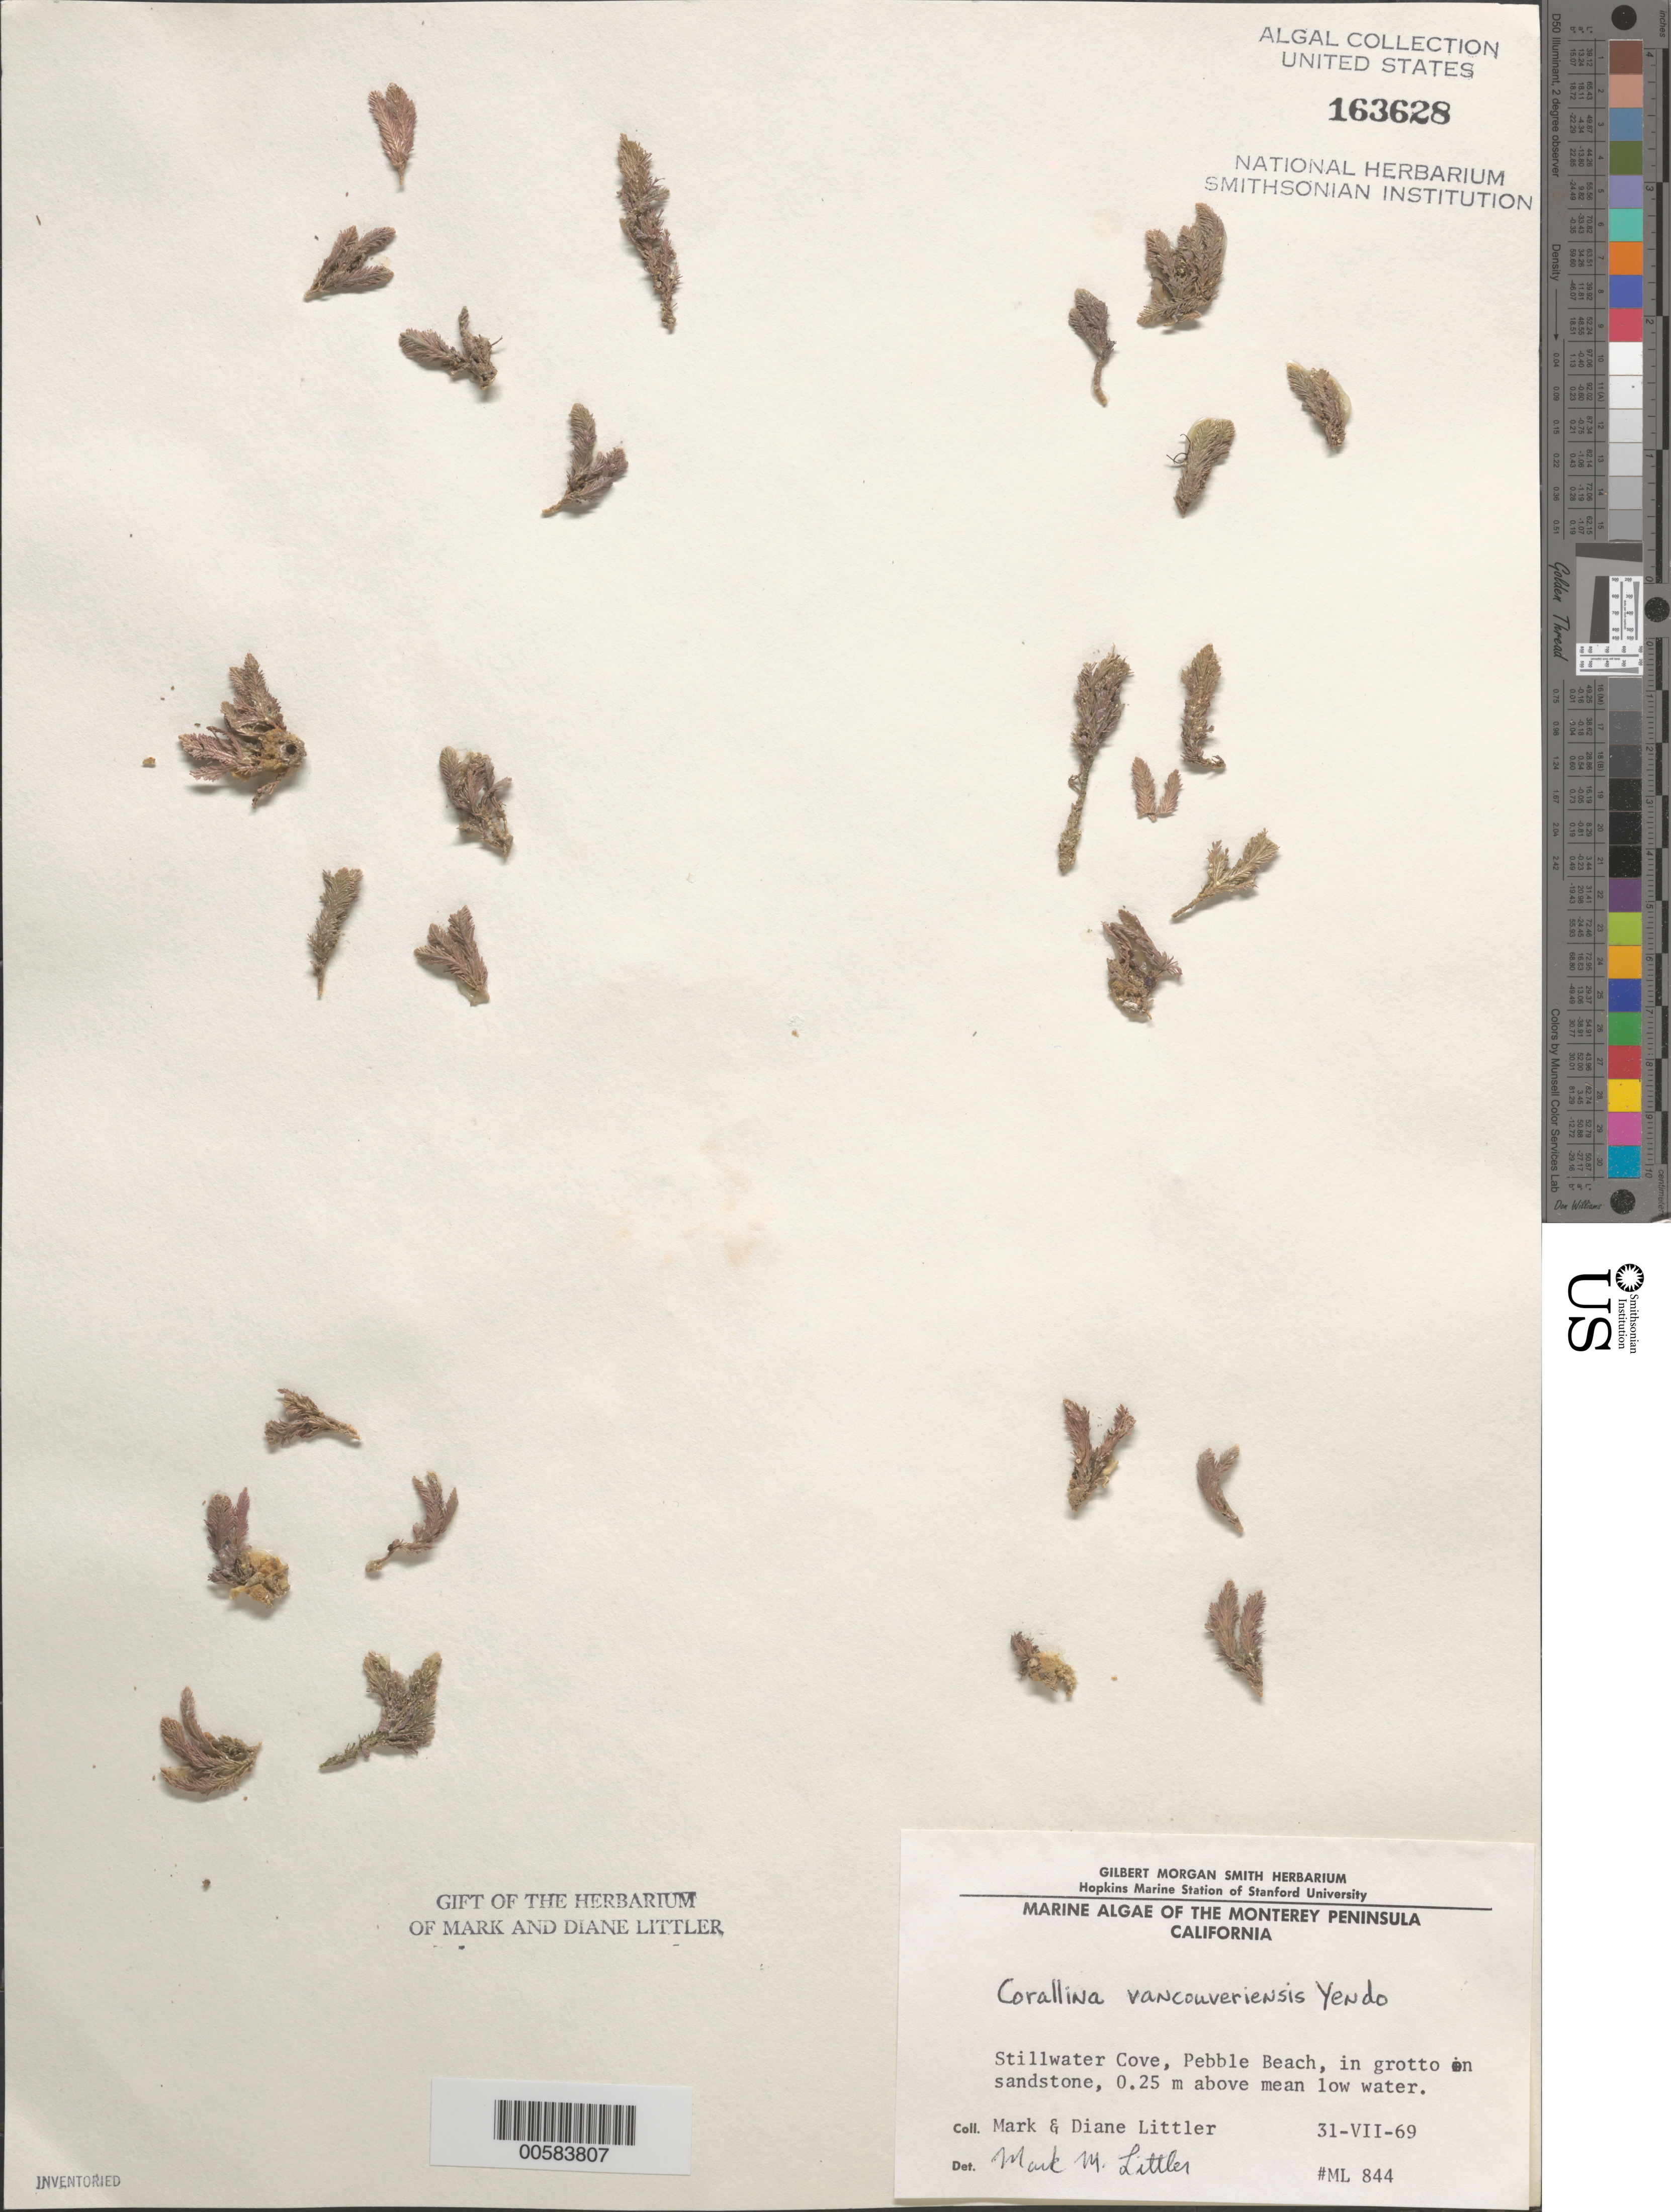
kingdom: Plantae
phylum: Rhodophyta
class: Florideophyceae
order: Corallinales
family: Corallinaceae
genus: Corallina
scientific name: Corallina vancouveriensis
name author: Yendo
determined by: Littler, M. M.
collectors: M. M. Littler & D. S. Littler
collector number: ML 844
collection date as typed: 31 Jul 1969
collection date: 1969-07-31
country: United States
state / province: California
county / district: Monterey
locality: Stillwater Cove, Pebble Beach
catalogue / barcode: US 163628